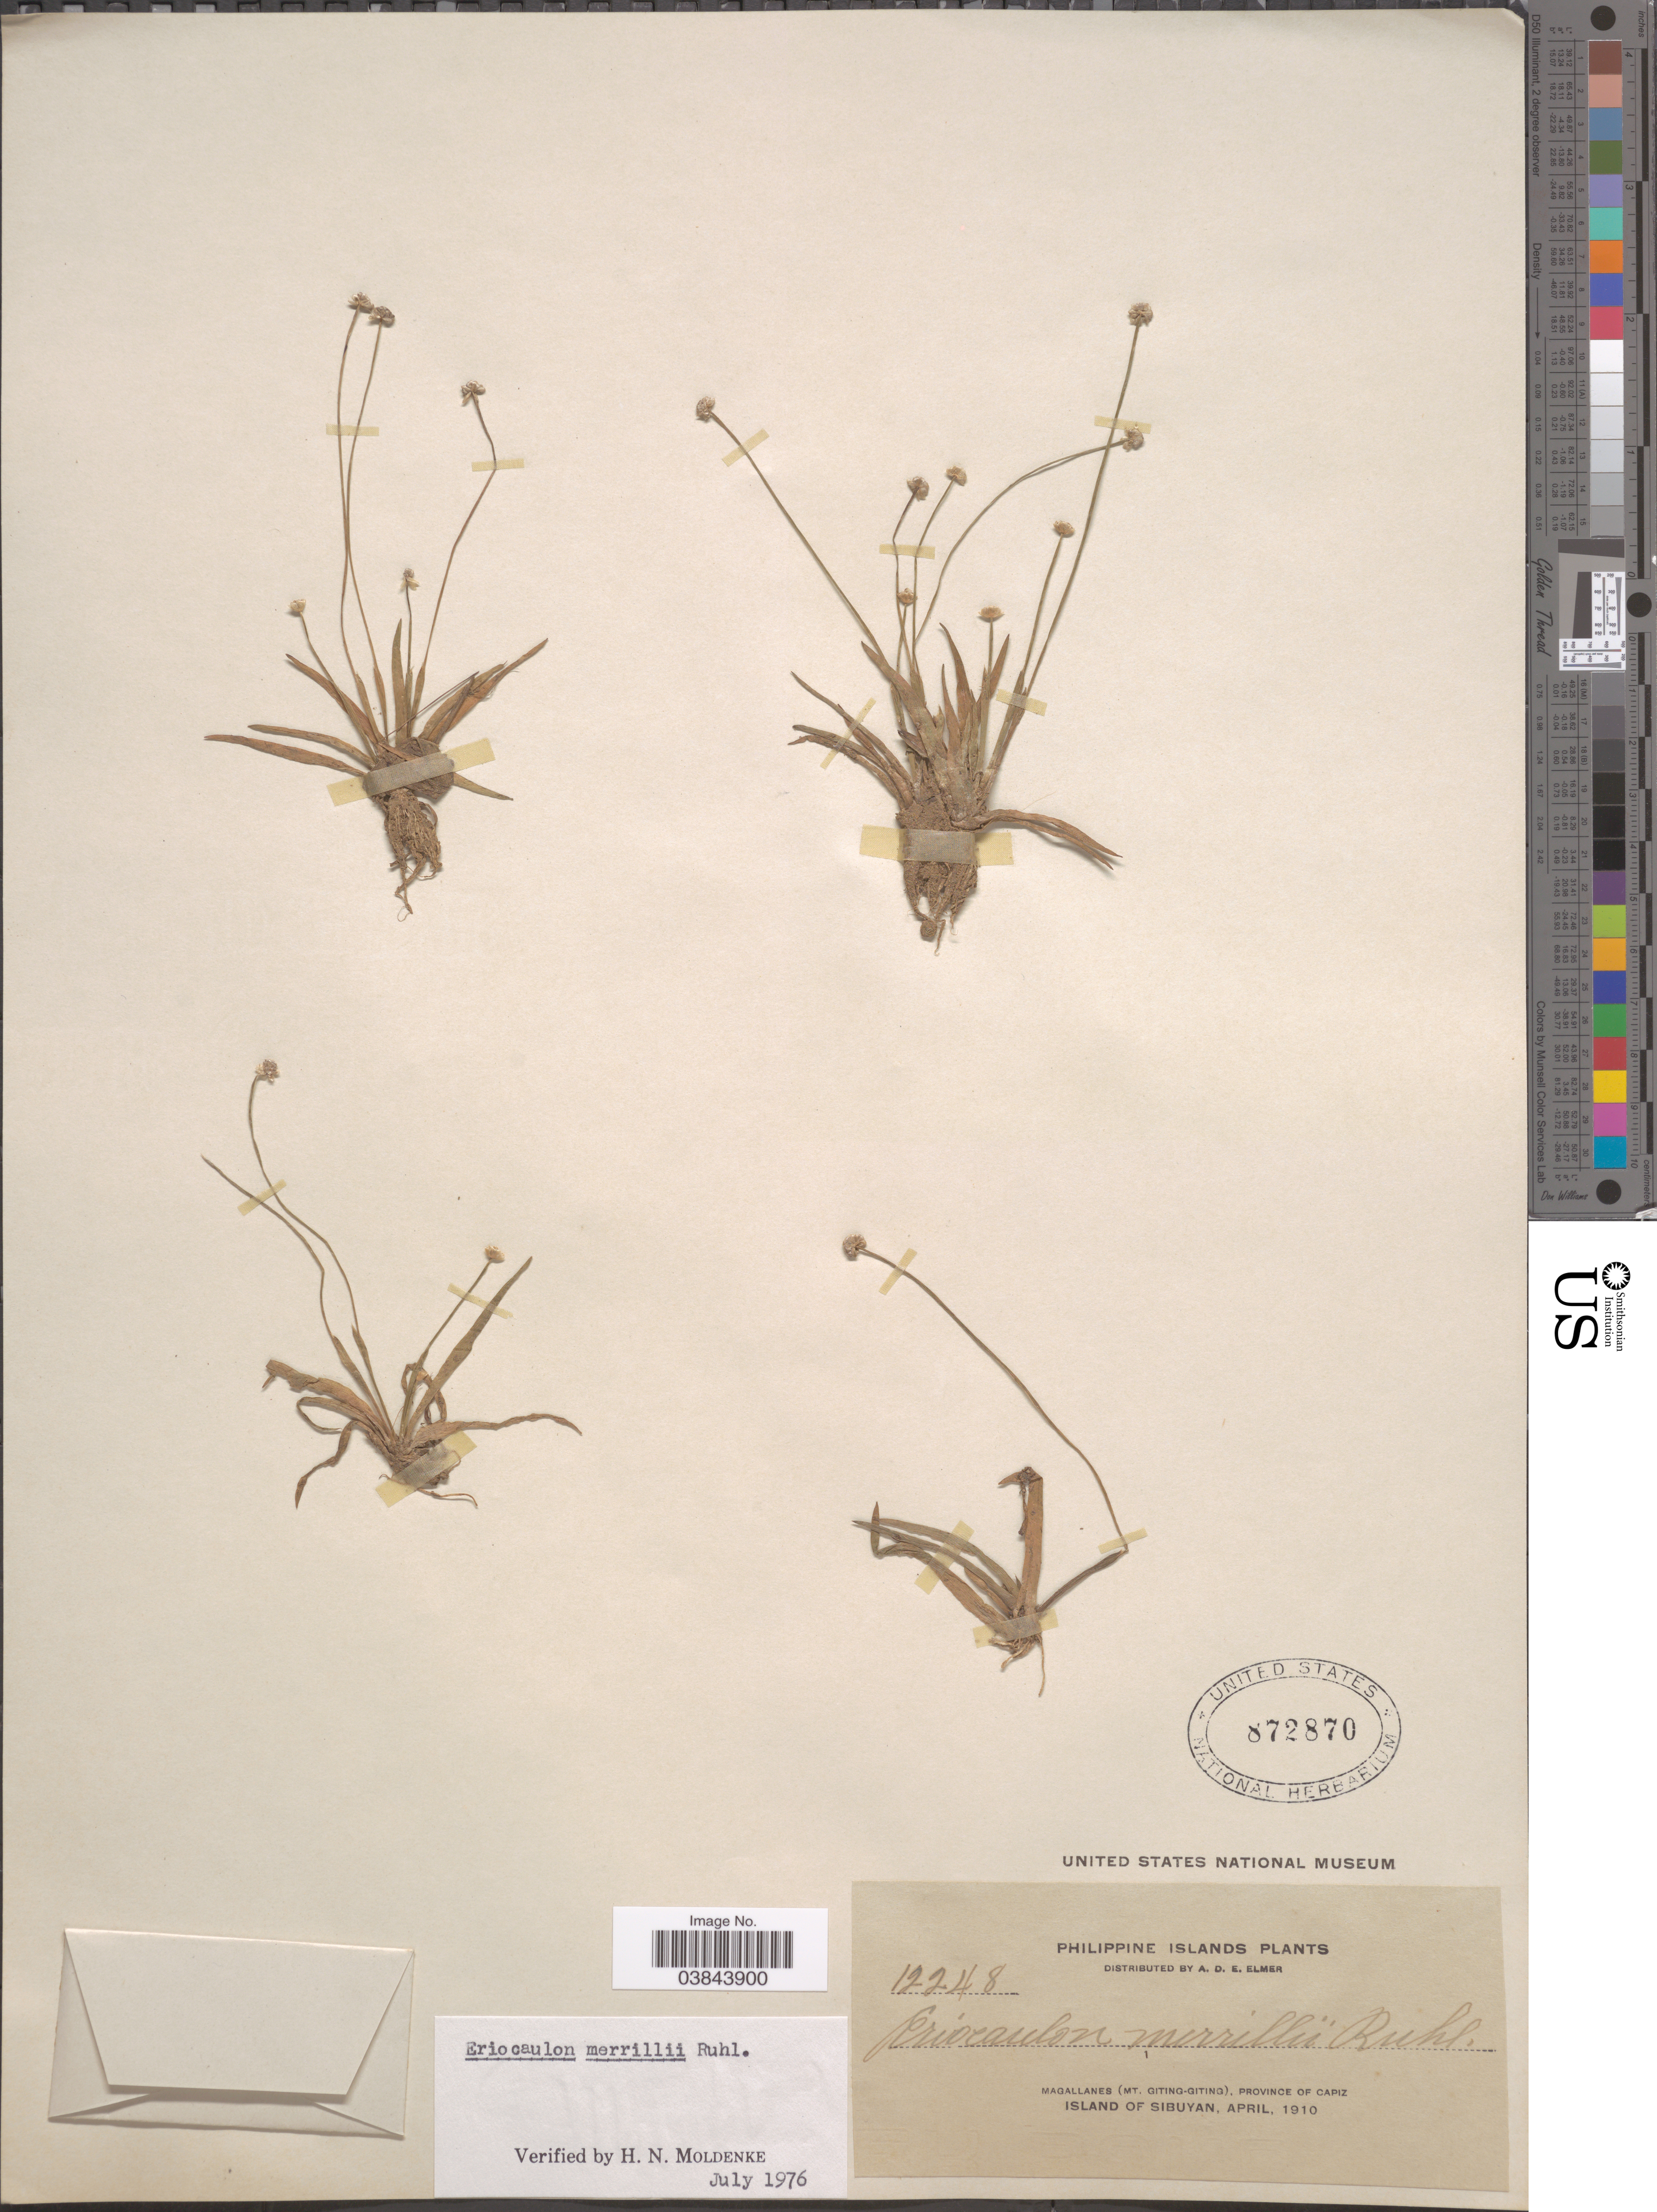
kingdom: Plantae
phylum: Tracheophyta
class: Liliopsida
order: Poales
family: Eriocaulaceae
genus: Eriocaulon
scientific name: Eriocaulon merrillii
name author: Ruhland in Perkins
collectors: A. D. E. Elmer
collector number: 12248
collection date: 1910-04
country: Philippines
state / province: Western Visayas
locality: Philippine Islands. Magallanes (Mt. Giting-Giting), Province of Capiz, Island of Sibuyan.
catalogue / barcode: US 872870